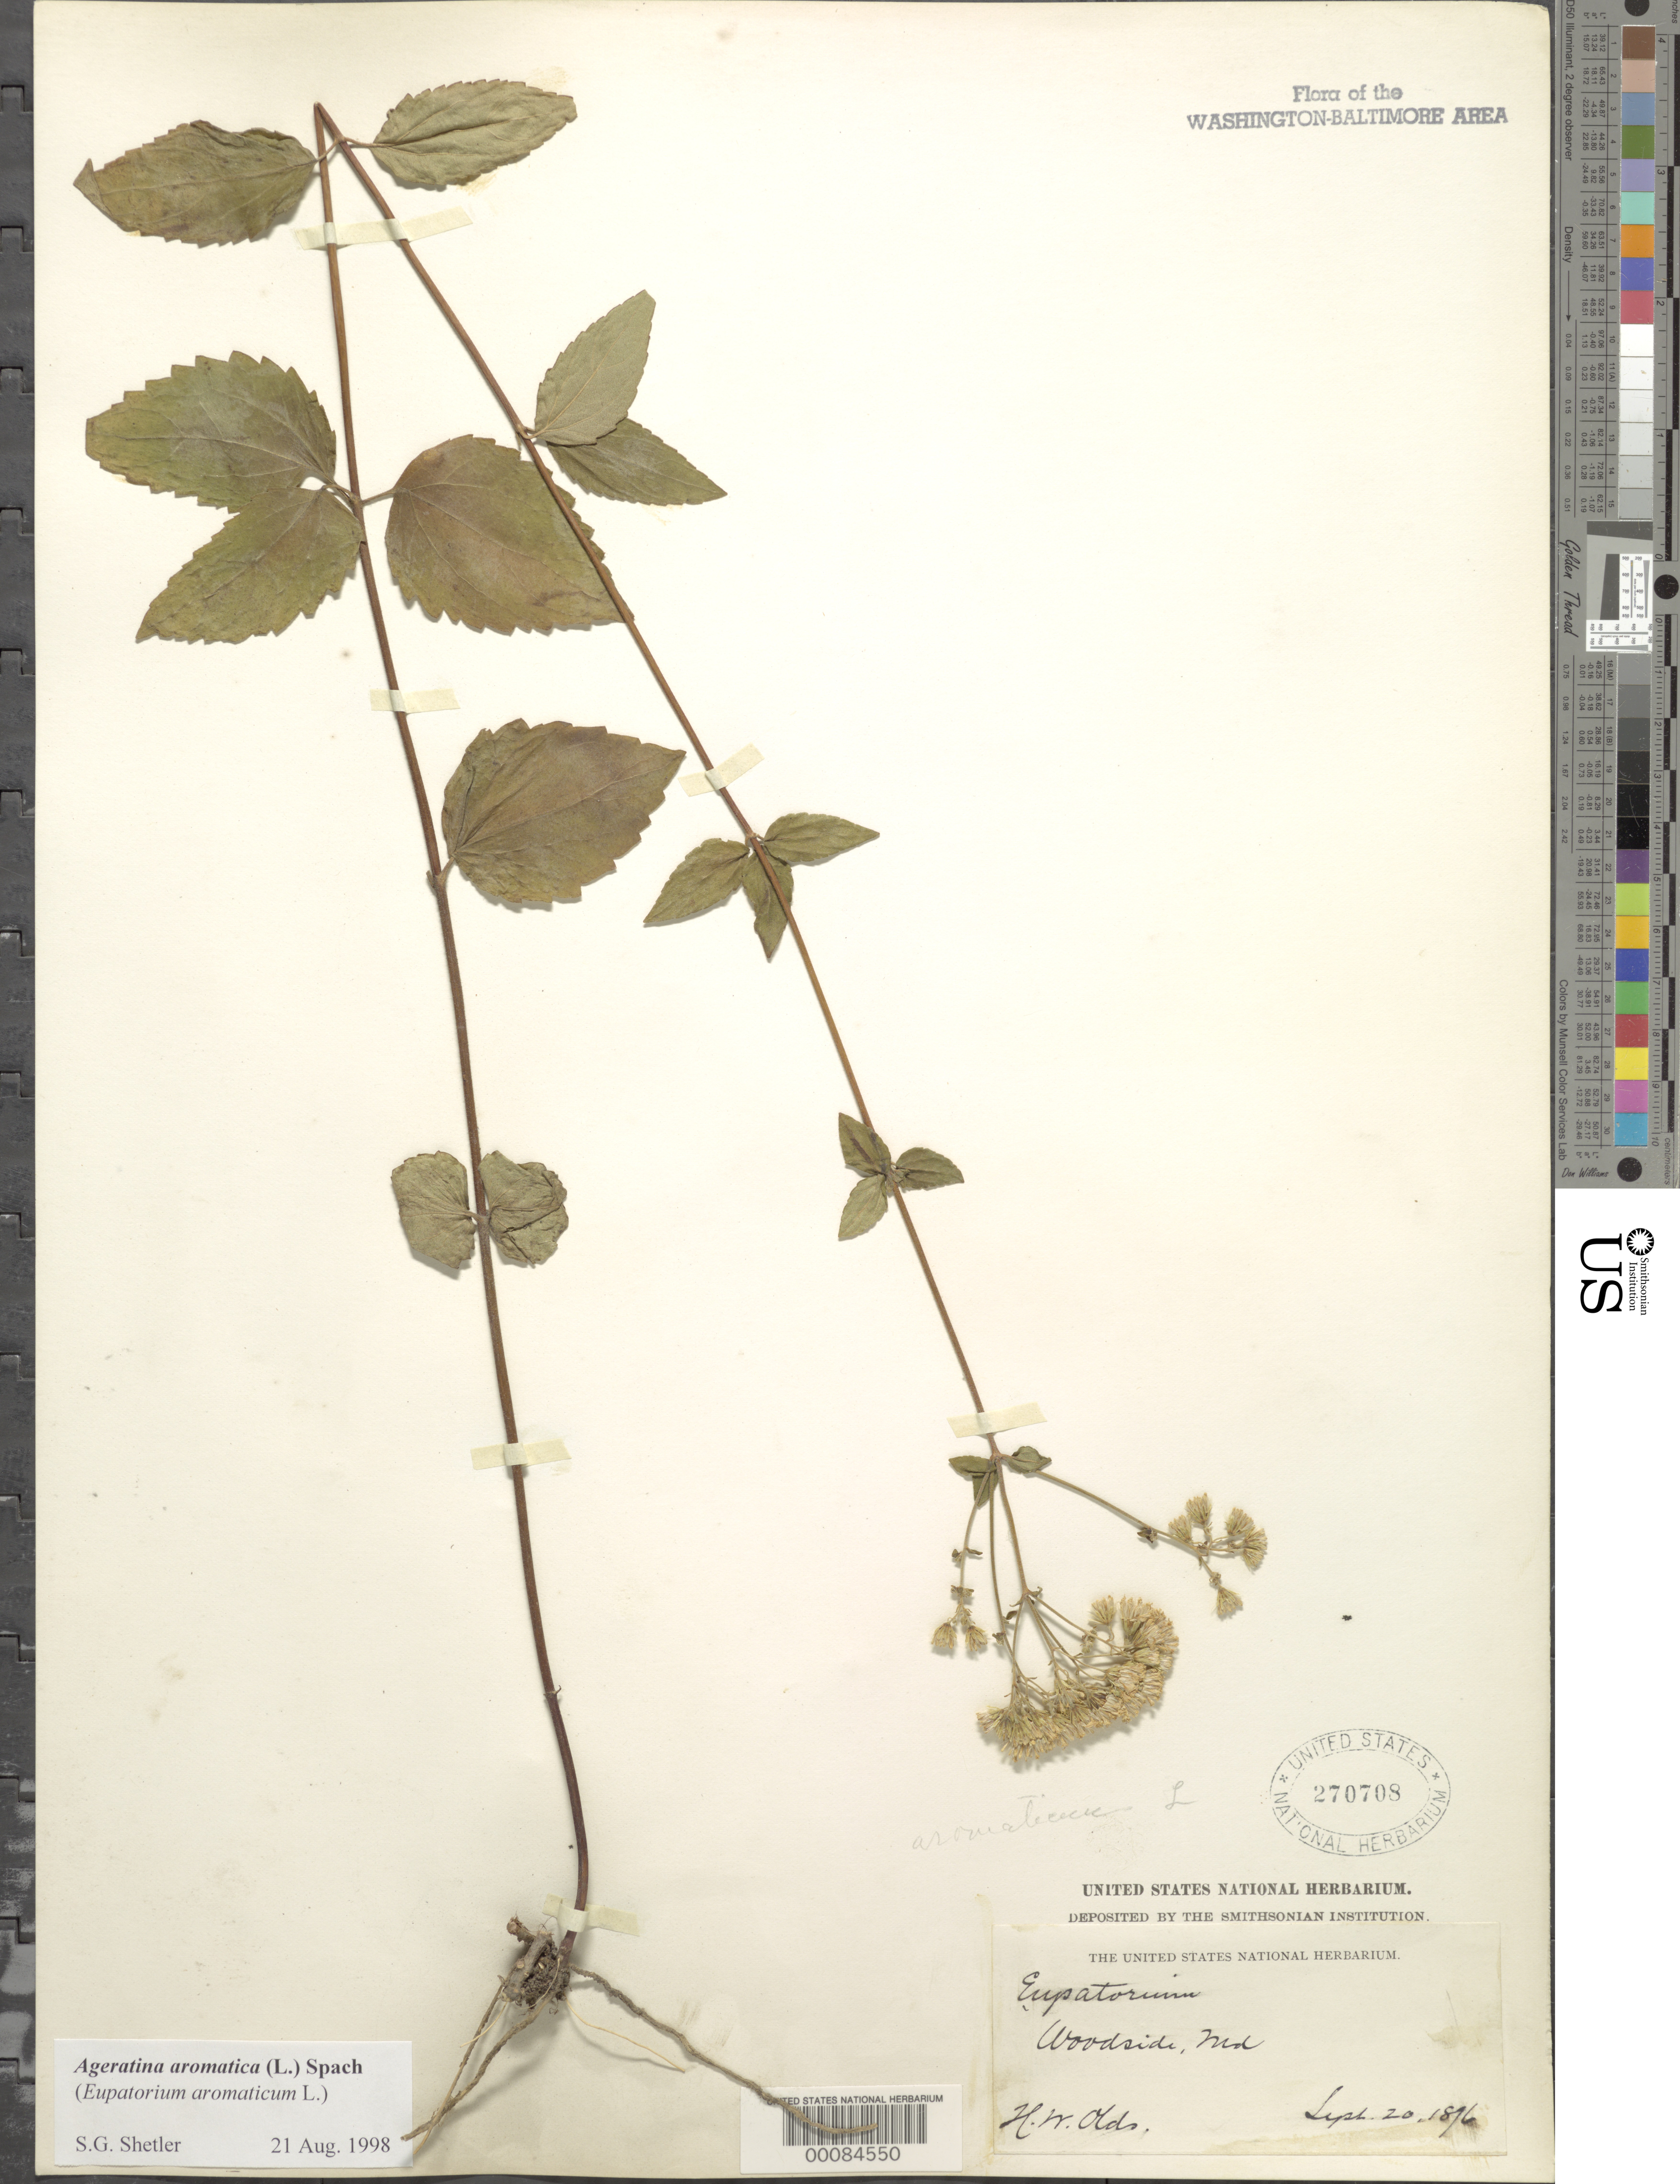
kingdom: Plantae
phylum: Tracheophyta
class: Magnoliopsida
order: Asterales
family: Asteraceae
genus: Ageratina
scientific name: Ageratina aromatica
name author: (L.) Spach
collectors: H. W. Olds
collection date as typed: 20 Sep 1896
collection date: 1896-09-20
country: United States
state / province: Maryland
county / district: Montgomery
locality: Woodside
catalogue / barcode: US 270708